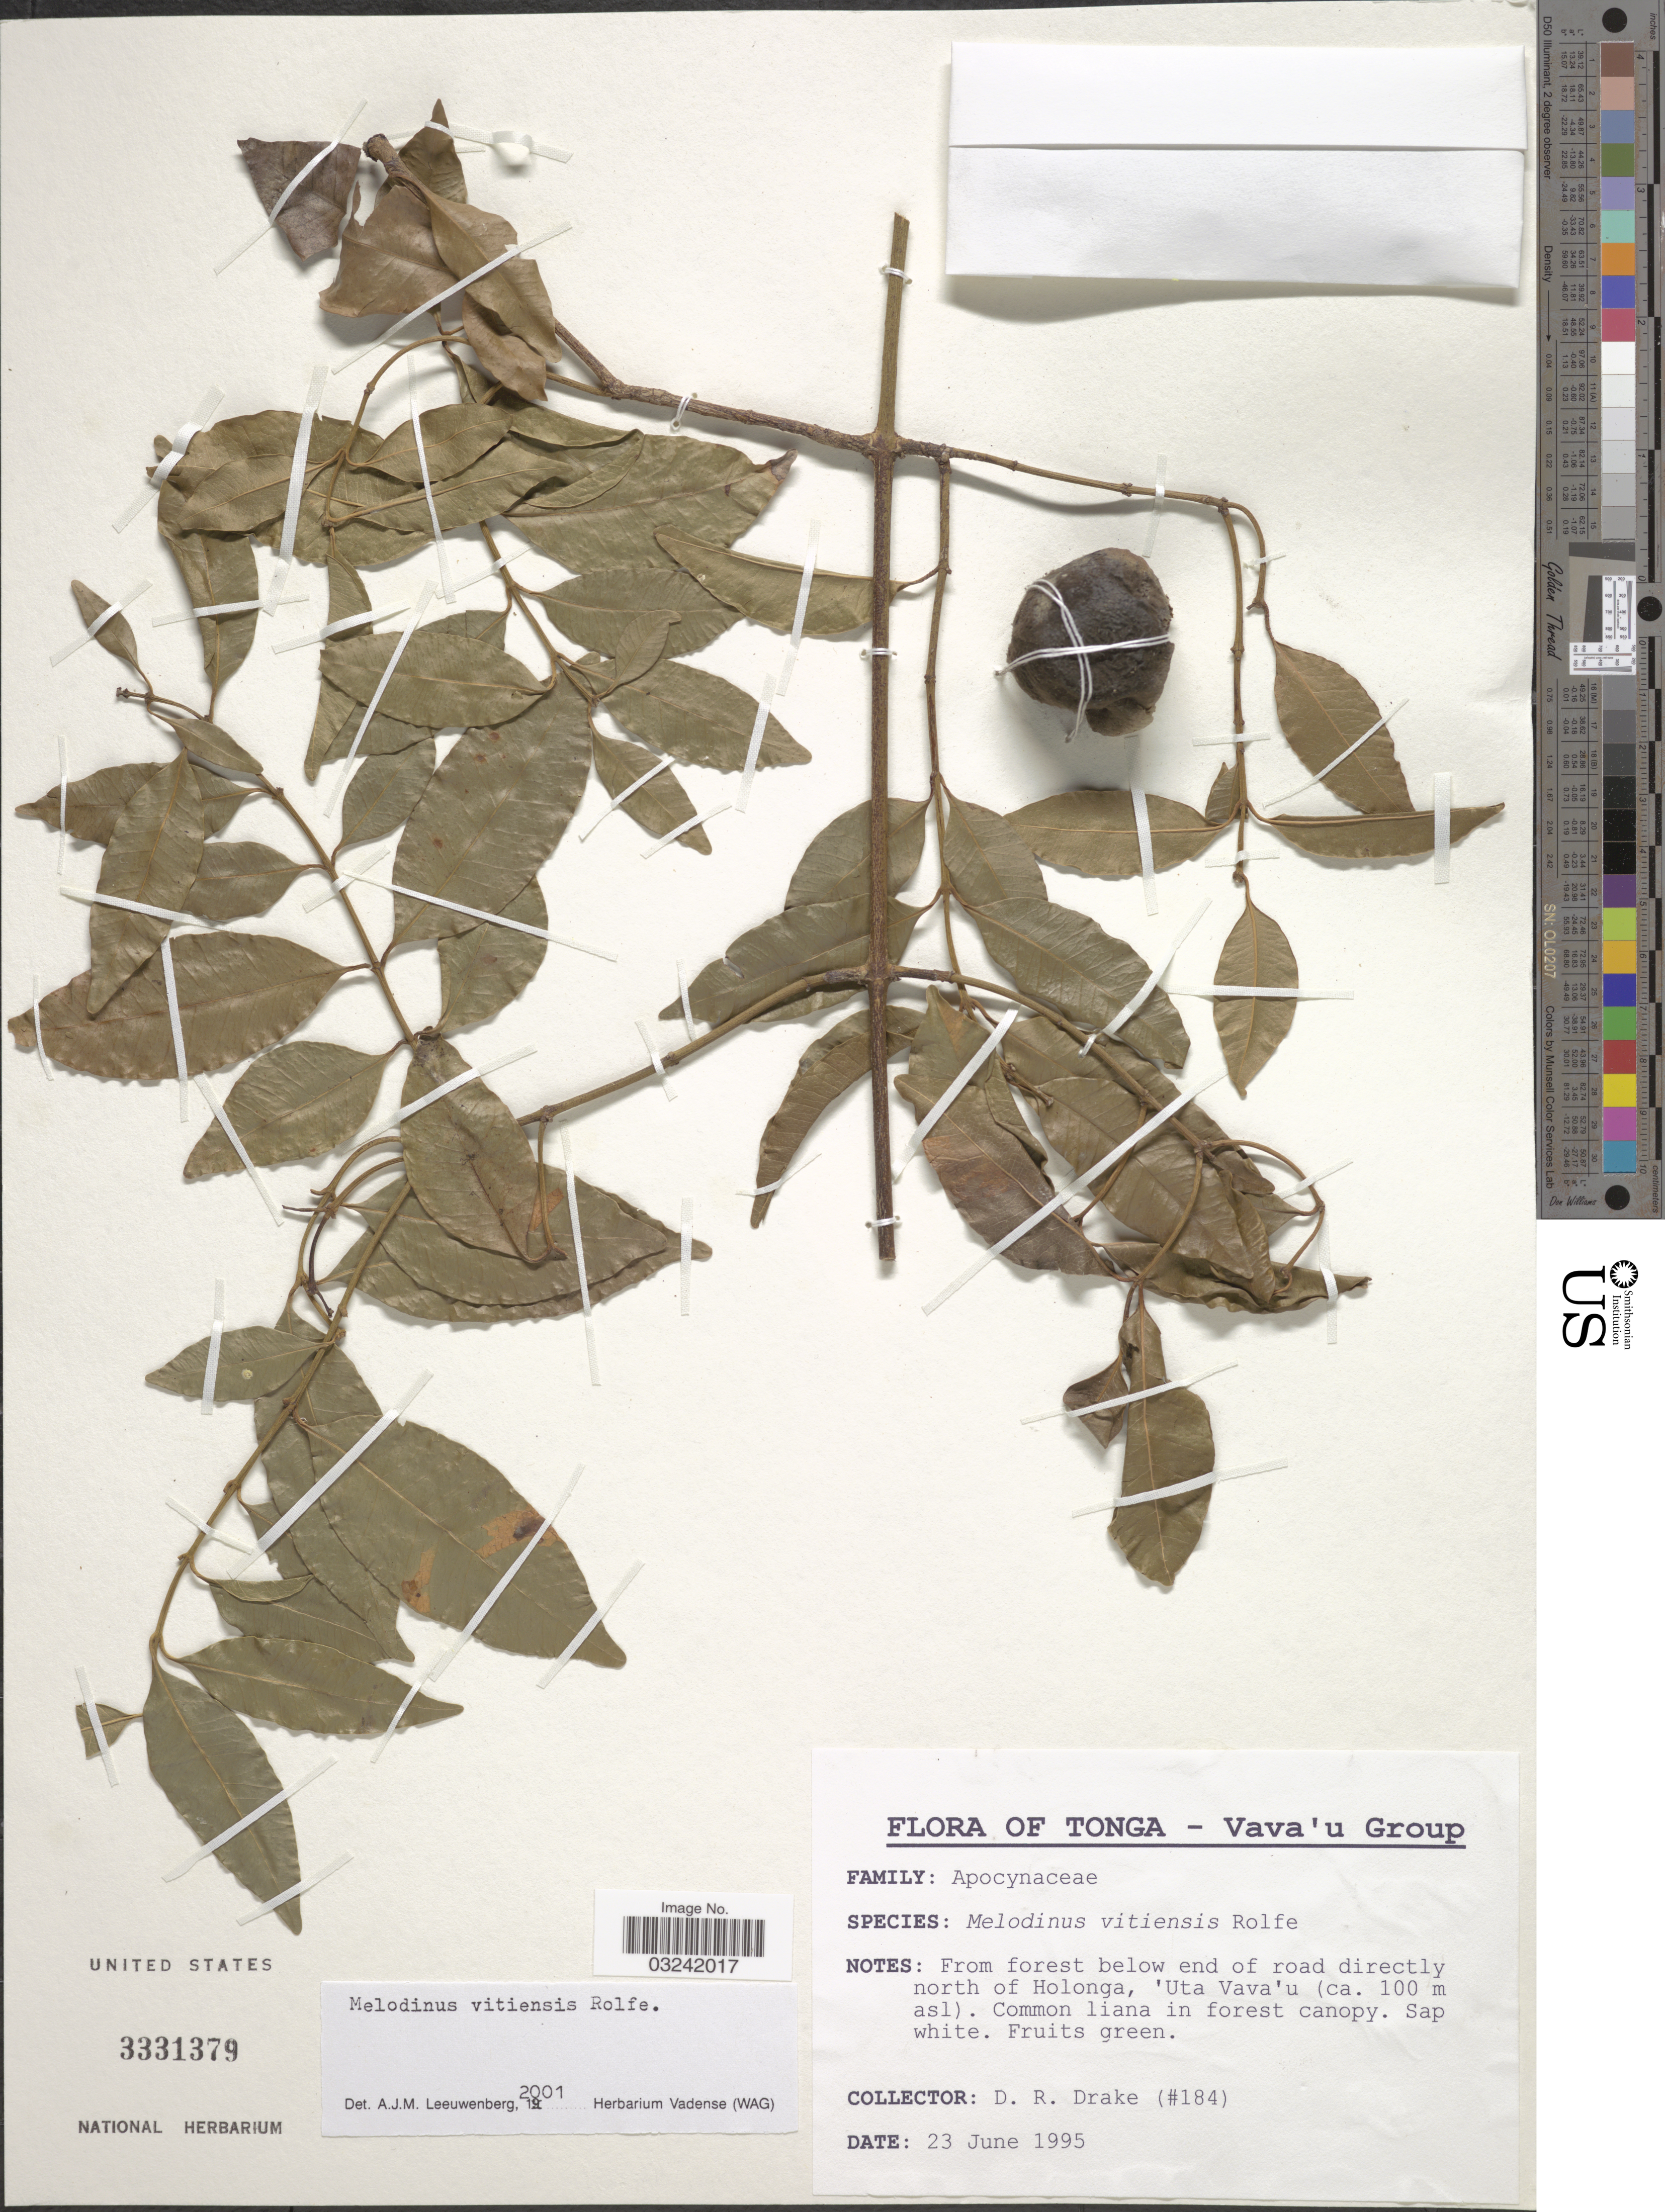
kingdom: Plantae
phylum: Tracheophyta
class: Magnoliopsida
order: Gentianales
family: Apocynaceae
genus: Melodinus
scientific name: Melodinus vitiensis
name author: Rolfe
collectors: D.R. Drake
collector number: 184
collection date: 1995-06-23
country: Tonga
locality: Vava'u Group, From forest below end of road directly north of Holonga, 'Uta Vava'u.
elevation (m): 100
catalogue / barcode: US 3331379